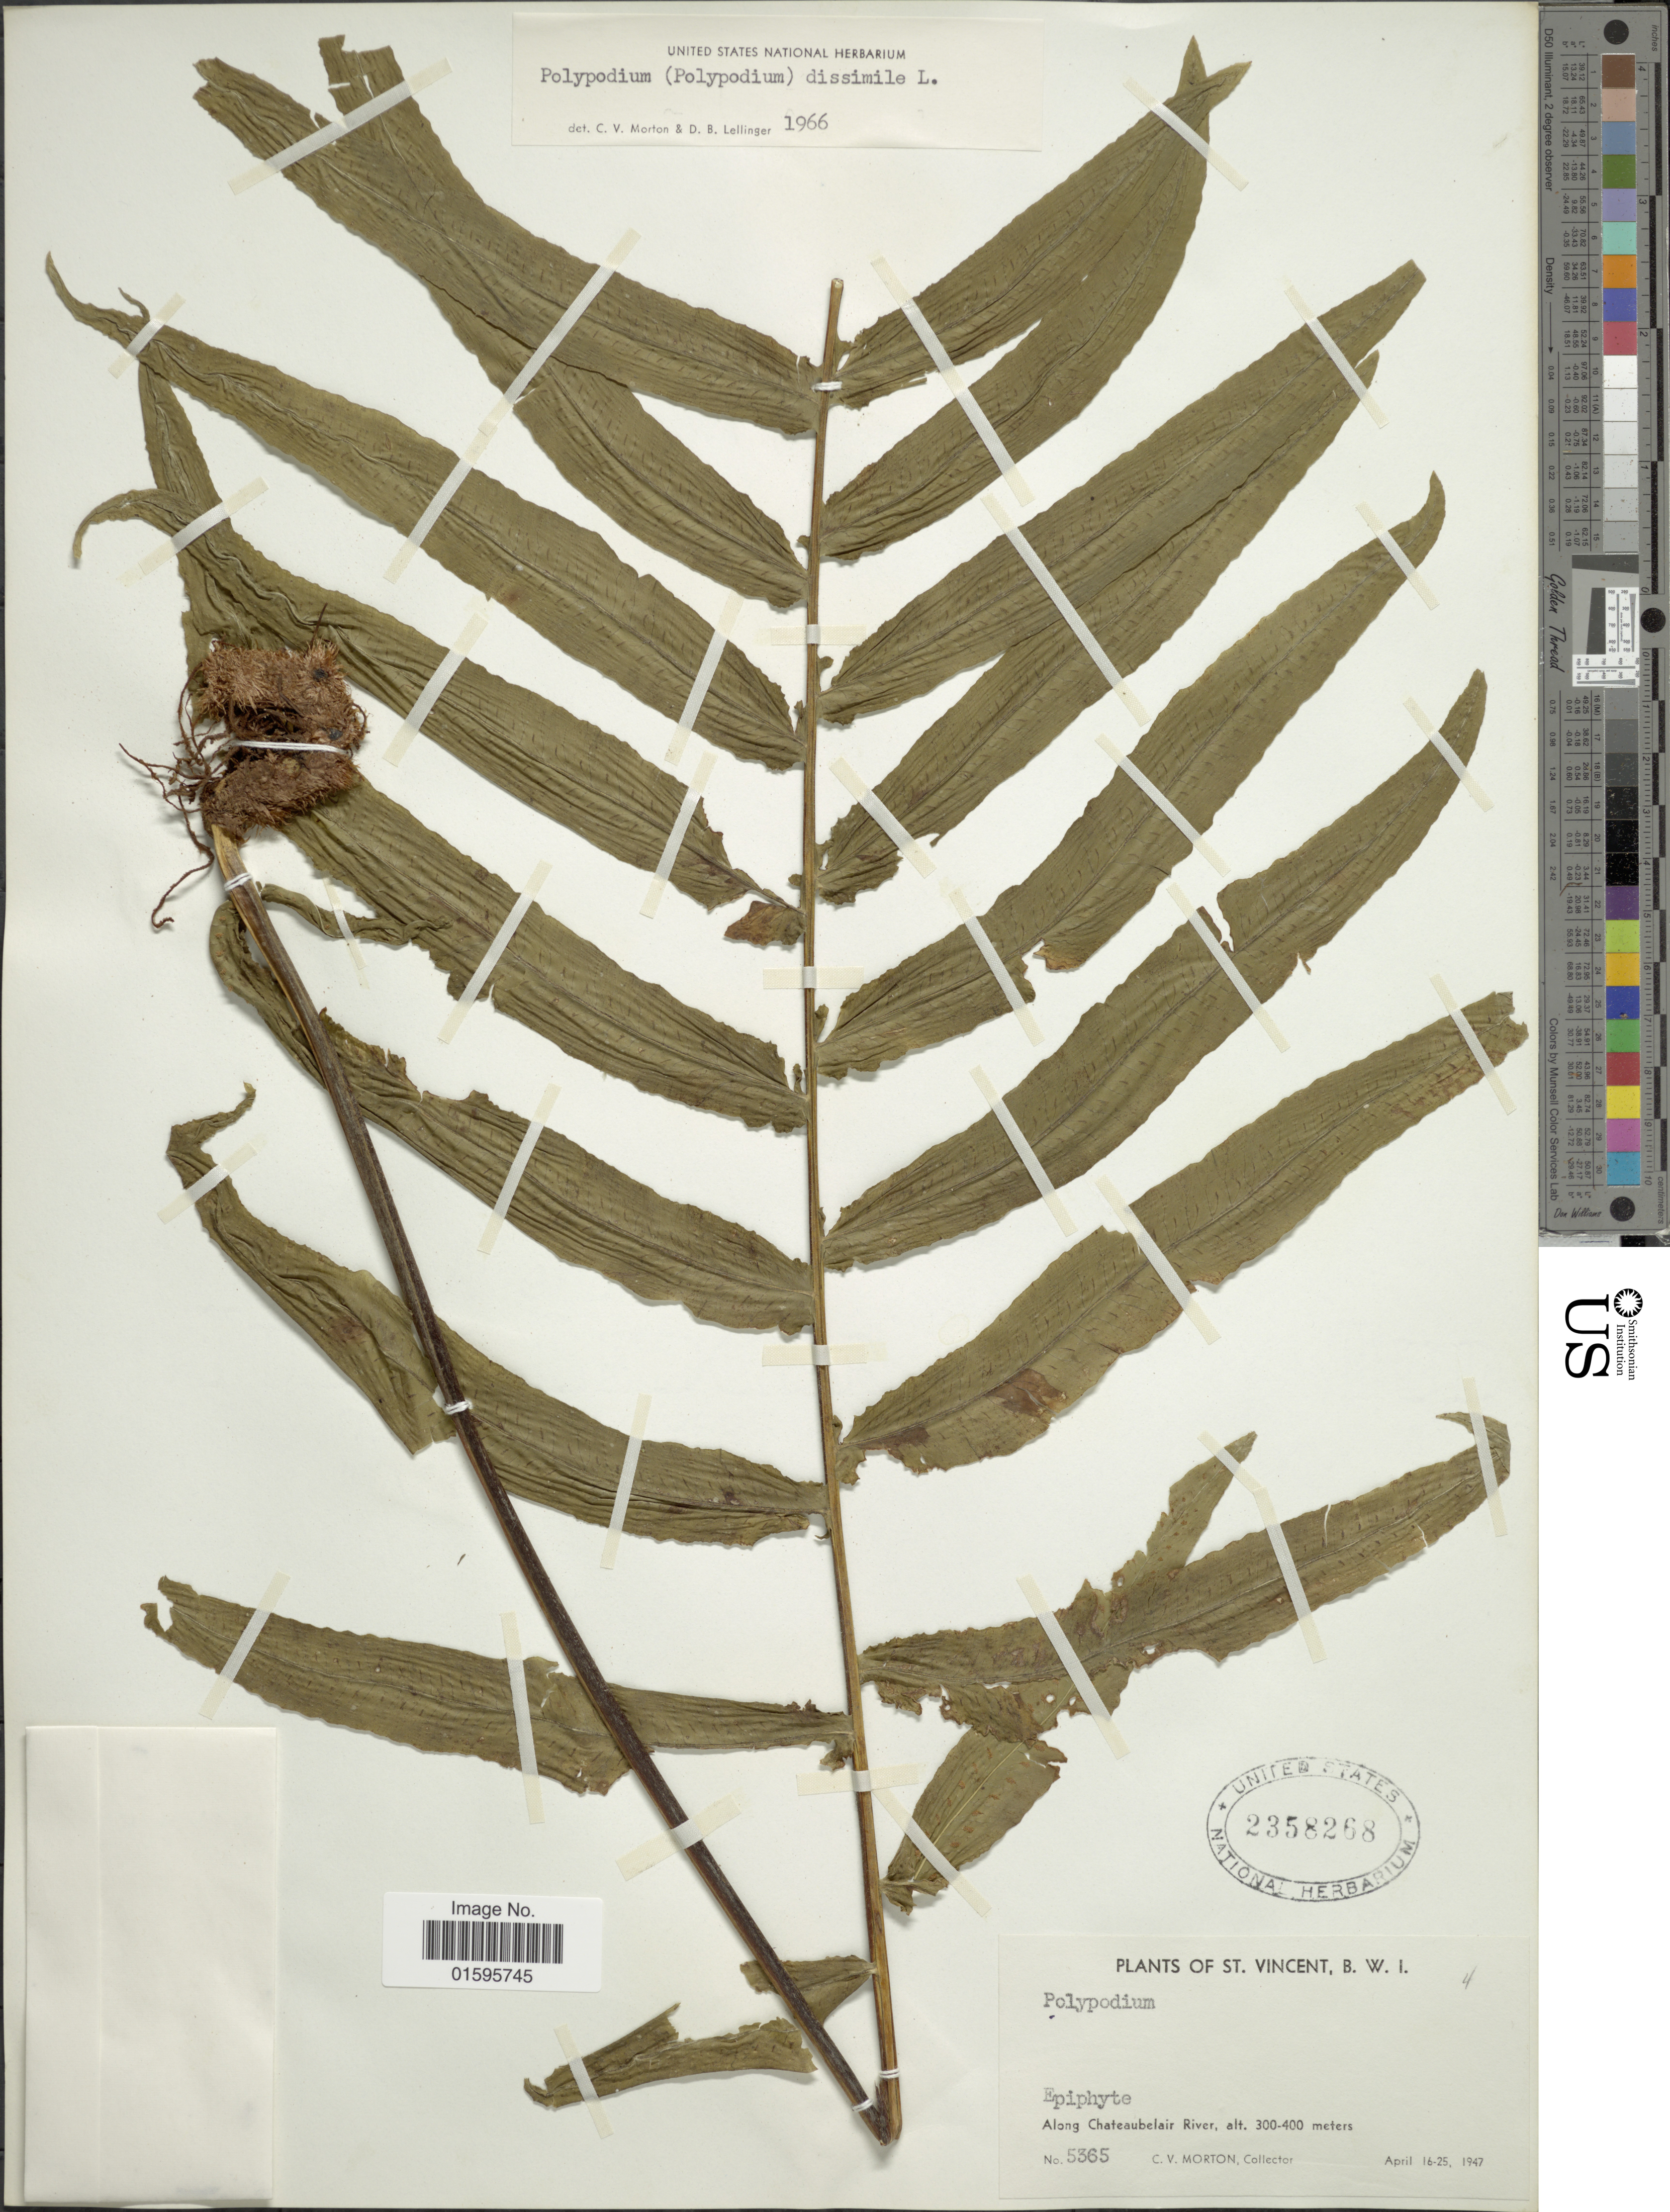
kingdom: Plantae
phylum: Tracheophyta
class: Polypodiopsida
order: Polypodiales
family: Polypodiaceae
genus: Polypodium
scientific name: Polypodium dulce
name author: Poir.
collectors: C. V. Morton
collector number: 5365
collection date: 1947-04-16/1947-04-25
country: St. Vincent - Grenadines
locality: St. Vincent, B. W. I., along Chateaubelair River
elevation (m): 300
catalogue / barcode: US 2358268